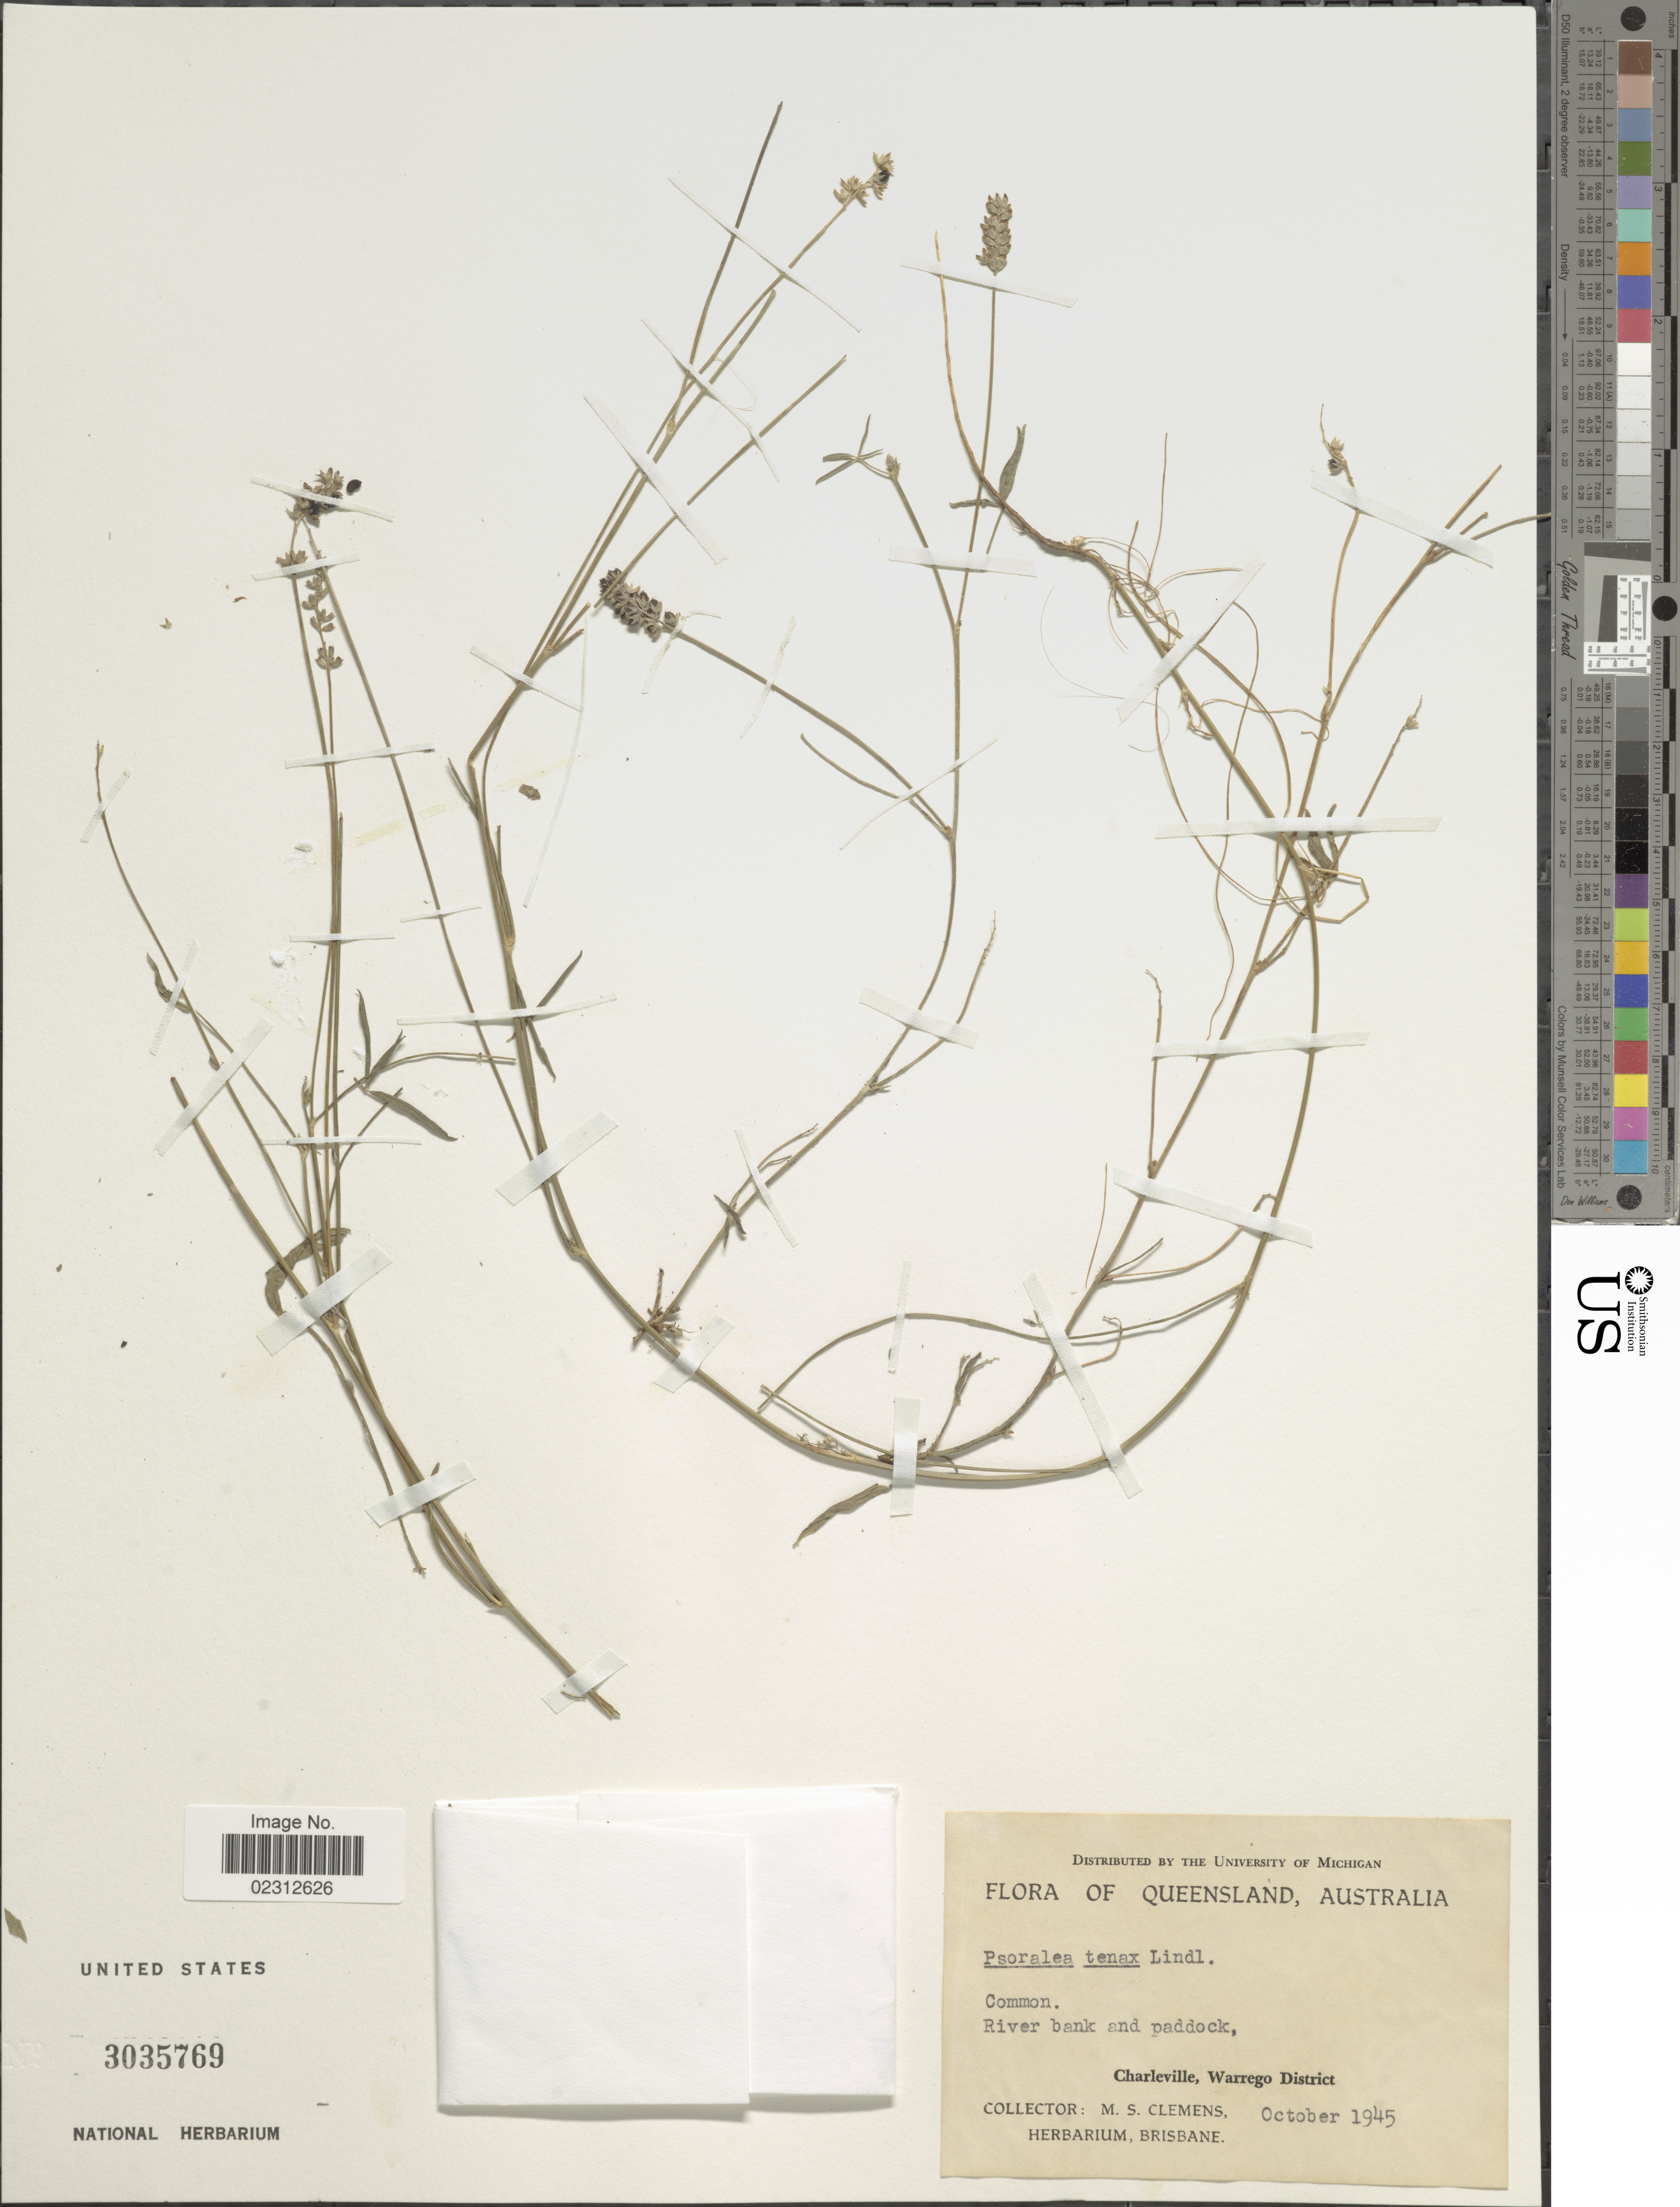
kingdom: Plantae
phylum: Tracheophyta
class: Magnoliopsida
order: Fabales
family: Fabaceae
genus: Cullen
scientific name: Cullen tenax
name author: (Lindl.) J.W. Grimes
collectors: M. S. Clemens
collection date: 1945-10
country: Australia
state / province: Queensland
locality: Charleville, Warrego District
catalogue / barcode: US 3035769